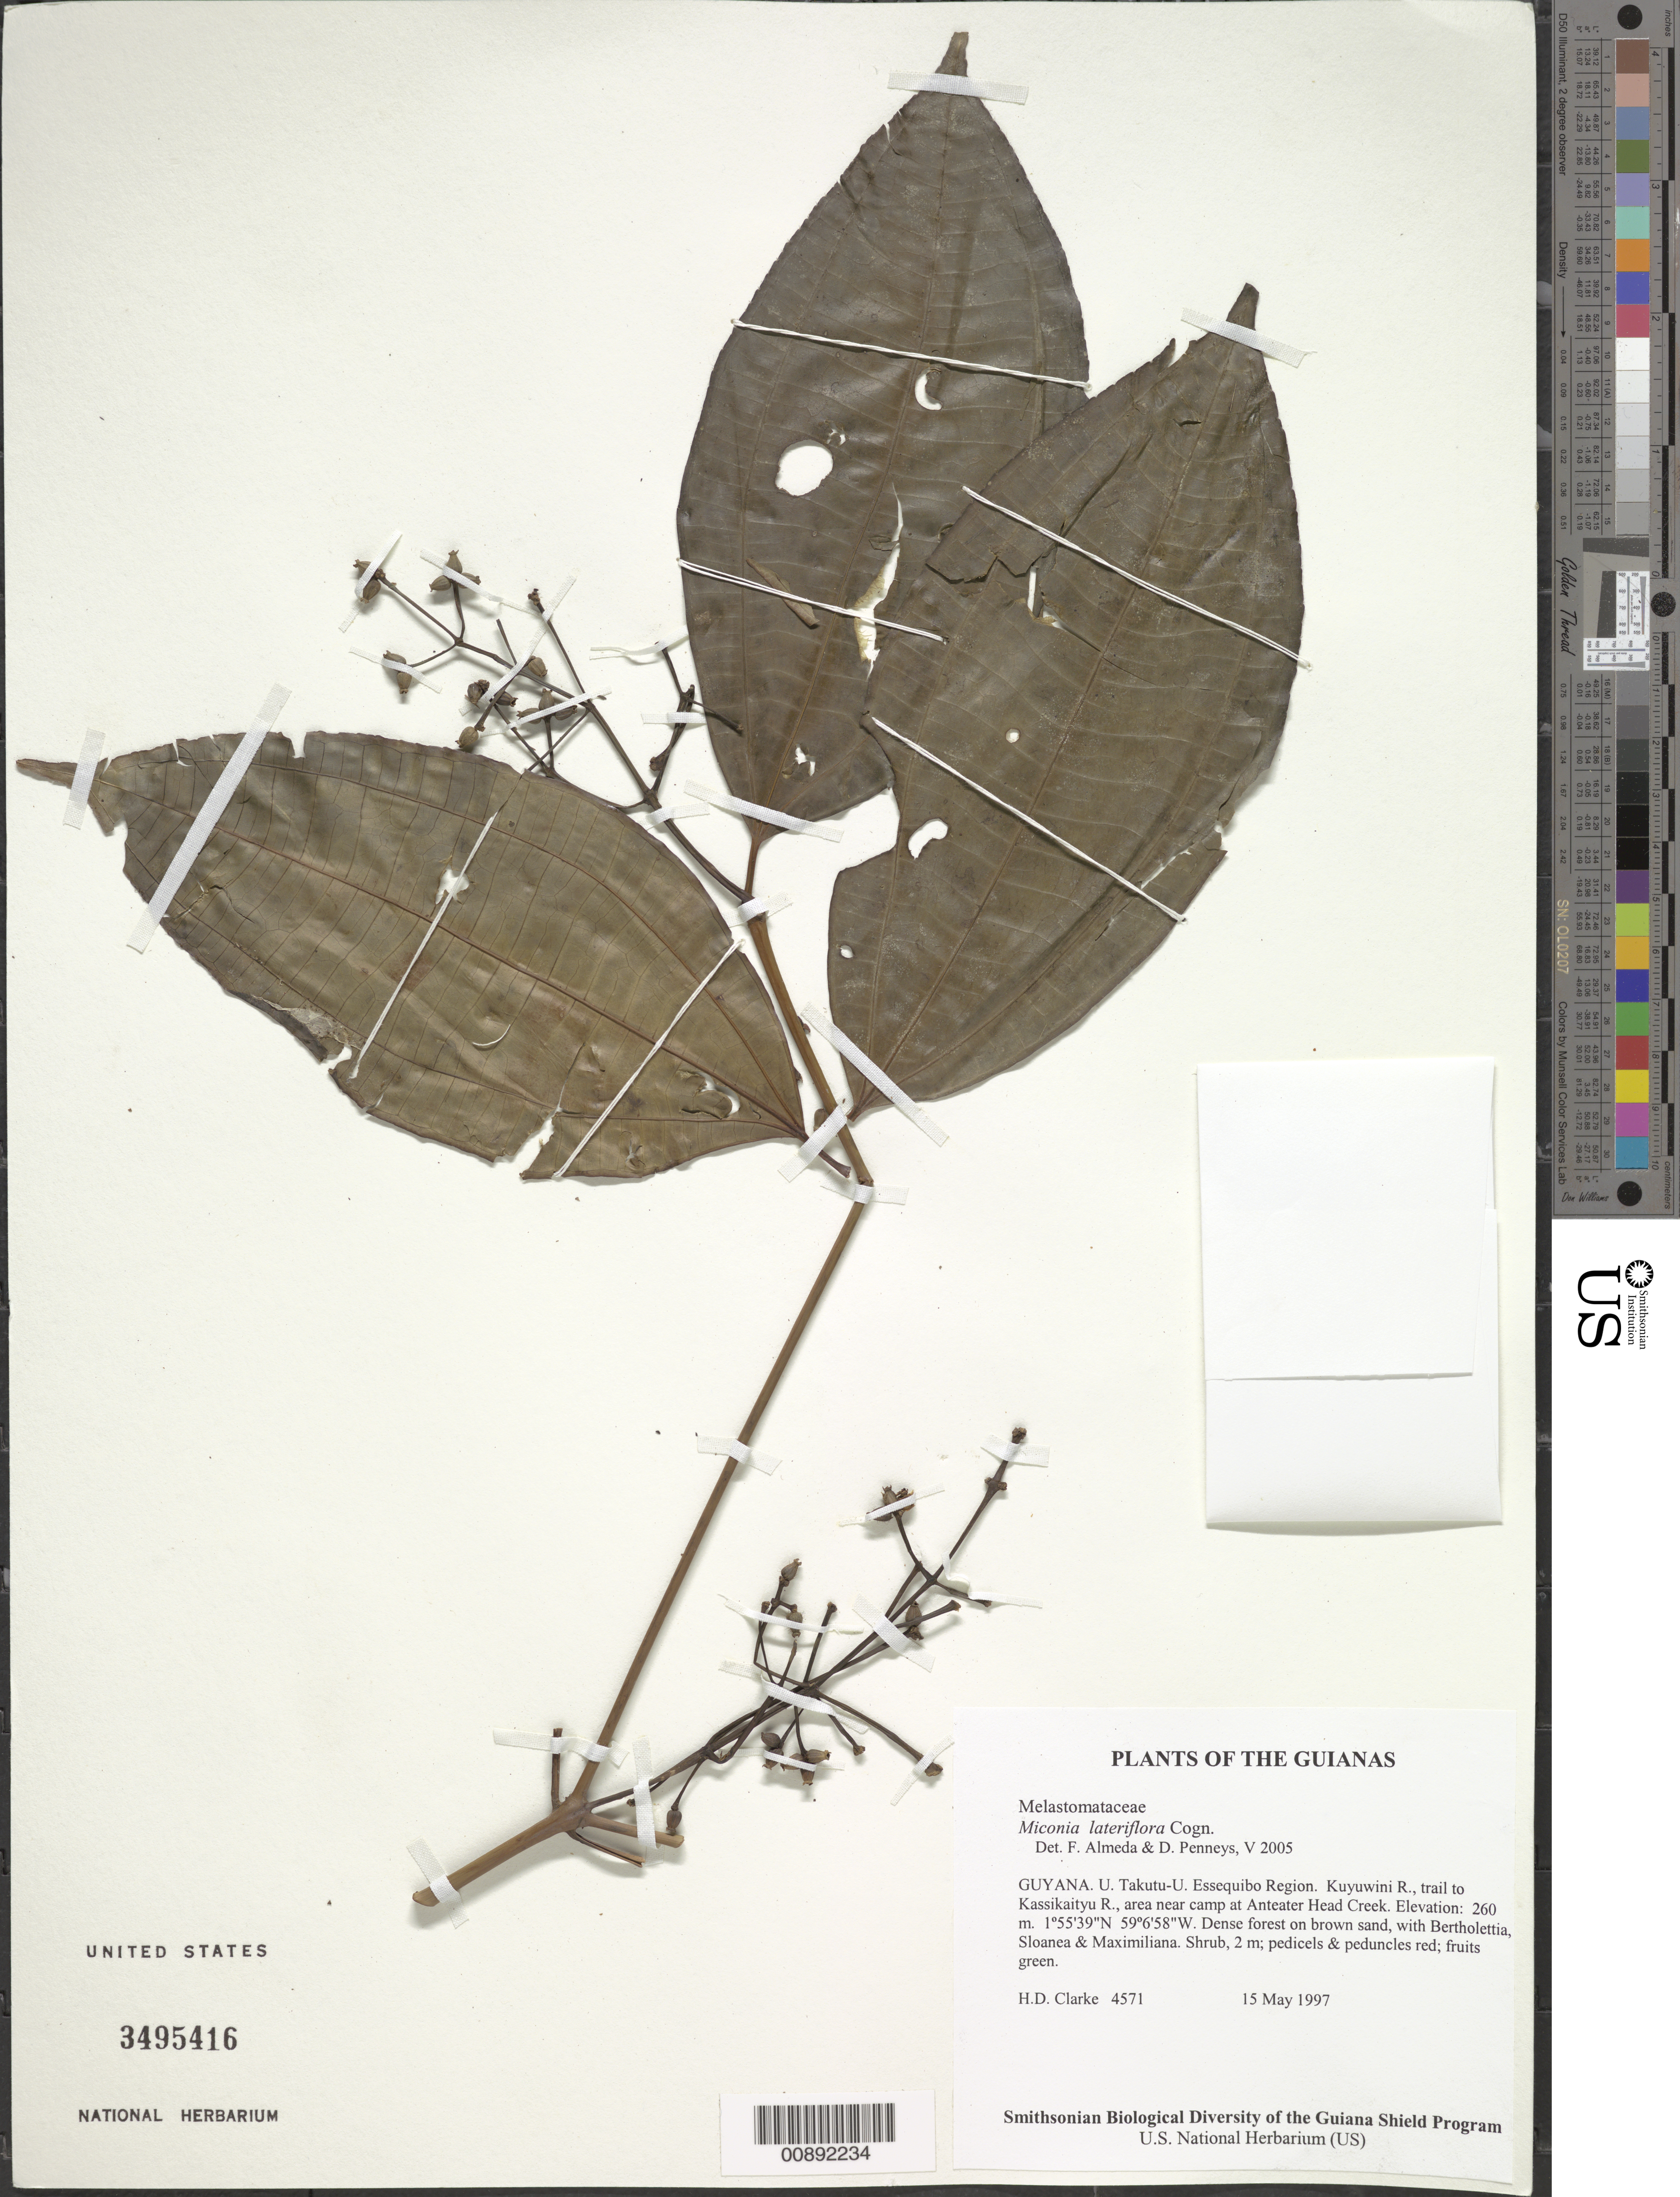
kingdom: Plantae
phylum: Tracheophyta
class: Magnoliopsida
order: Myrtales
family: Melastomataceae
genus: Miconia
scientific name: Miconia lateriflora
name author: Cogn.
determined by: Almeda, F.; Penneys, D. S.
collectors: H. D. Clarke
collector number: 4571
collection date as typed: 15 May 1997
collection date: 1997-05-15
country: Guyana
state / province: U. Takutu-U. Essequibo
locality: Kuyuwini R., trail to Kassikaityu R., area near camp at Anteater Head Creek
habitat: Dense forest on brown sand, with Bertholettia, Sloanea & Maximiliana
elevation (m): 260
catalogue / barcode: US 3495416